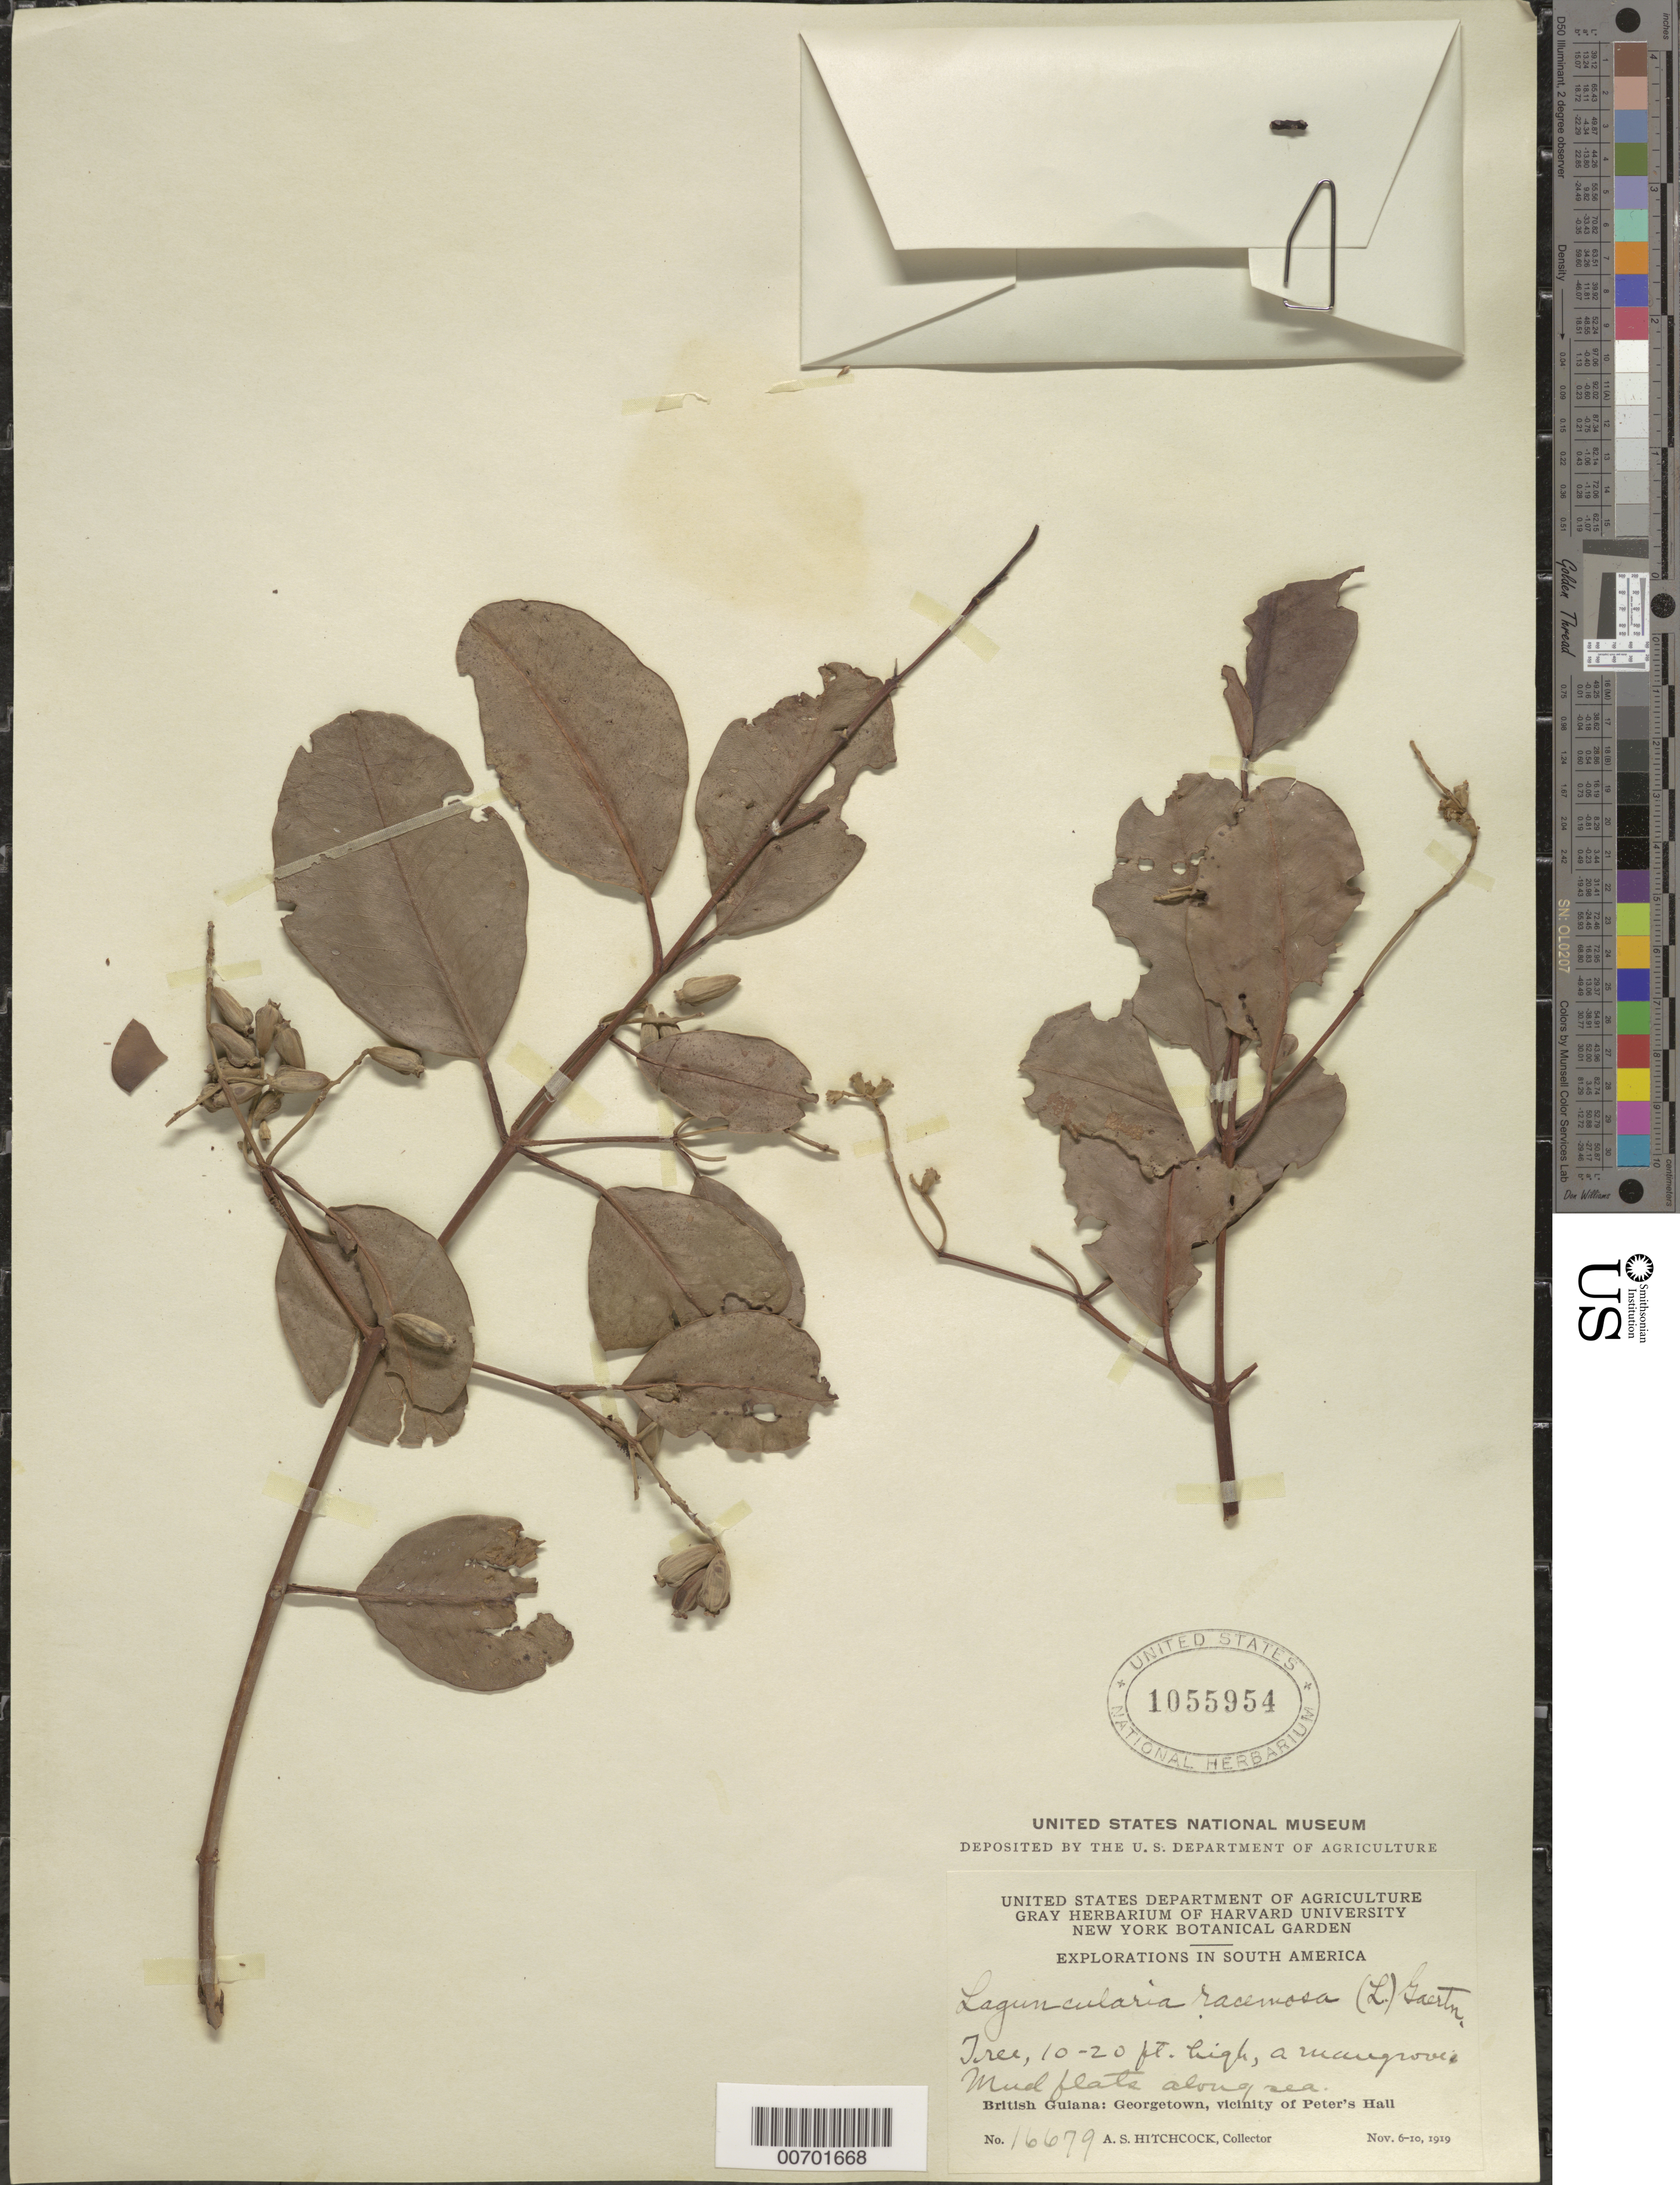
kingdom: Plantae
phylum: Tracheophyta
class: Magnoliopsida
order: Myrtales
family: Combretaceae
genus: Laguncularia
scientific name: Laguncularia racemosa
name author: (L.) C.F. Gaertn.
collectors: A. S. Hitchcock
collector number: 16679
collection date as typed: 6-Nov-19 to 10-Nov-19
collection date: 1919-11-06/1919-11-10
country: Guyana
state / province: Demerara-Mahaica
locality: Georgetown, vic. of Peter's Hall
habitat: Mud flats along sea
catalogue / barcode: US 1055954